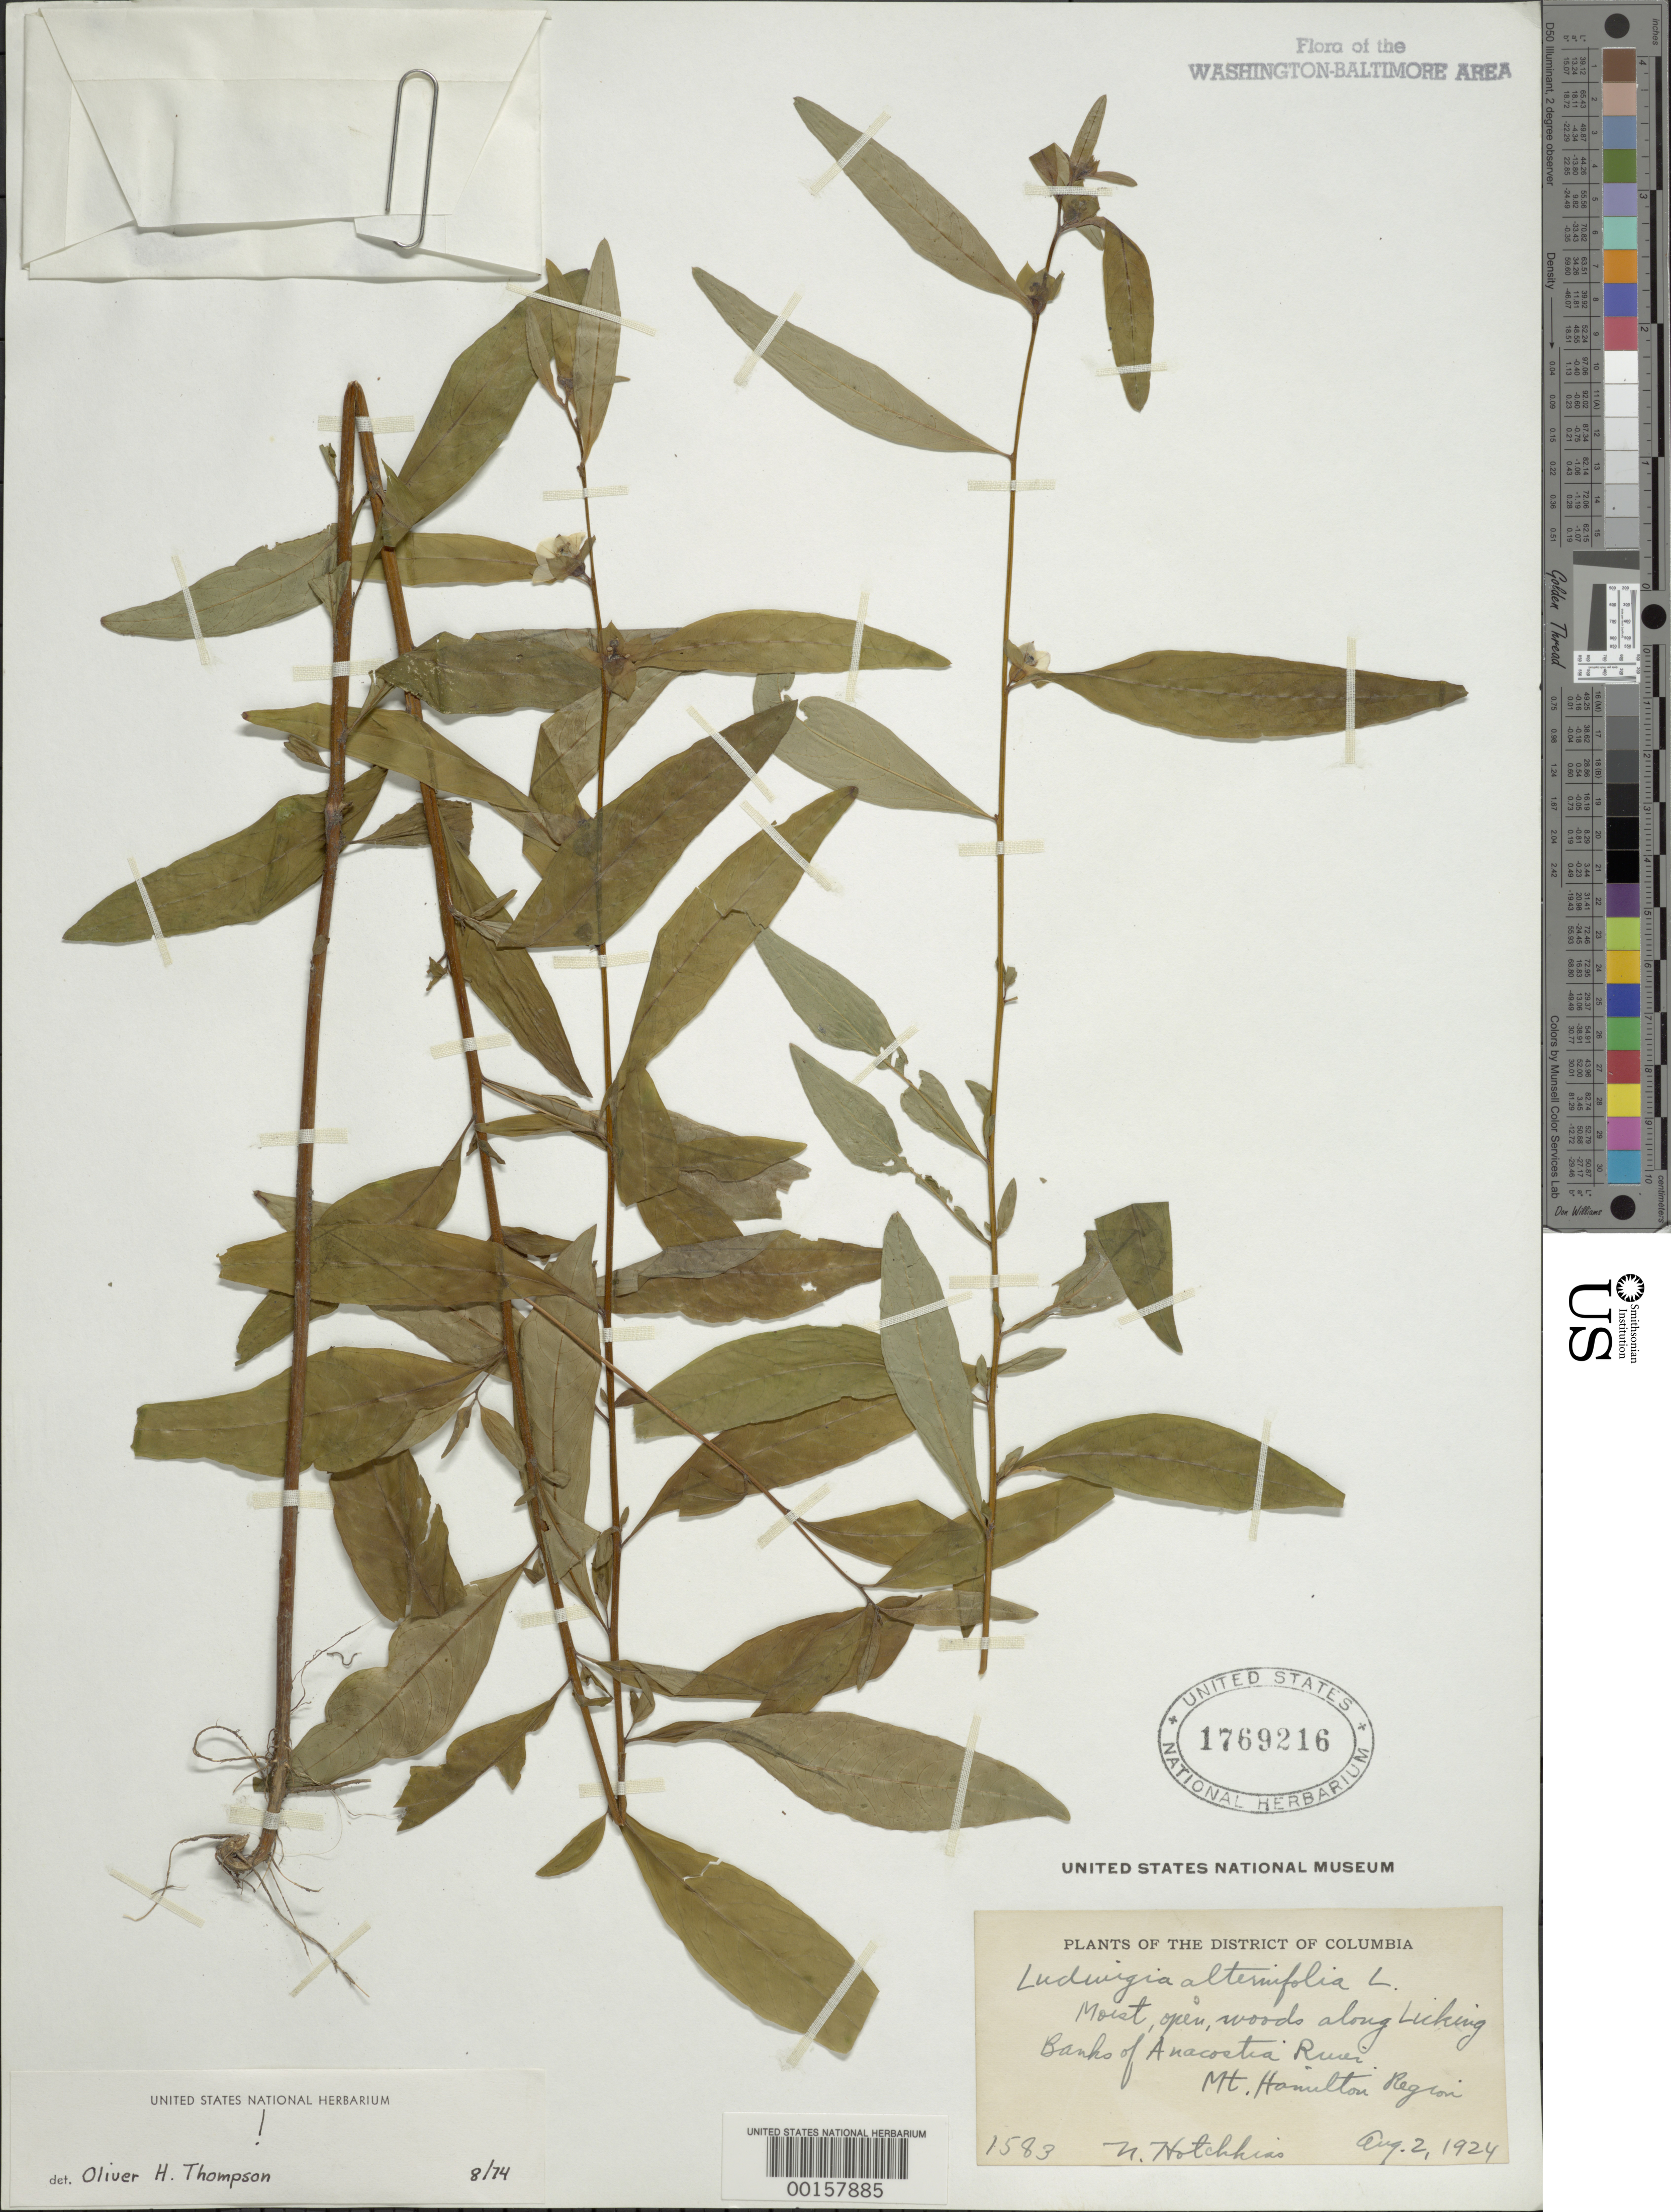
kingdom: Plantae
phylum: Tracheophyta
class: Magnoliopsida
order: Myrtales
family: Onagraceae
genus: Ludwigia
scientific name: Ludwigia alternifolia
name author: L.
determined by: Thompson, O. H.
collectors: N. Hotchkiss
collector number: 1583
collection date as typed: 02 Aug 1924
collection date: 1924-08-02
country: United States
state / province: District of Columbia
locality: Along Licking, banks of Anacostia River, Mt. Hamilton region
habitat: Moist open woods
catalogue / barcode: US 1769216